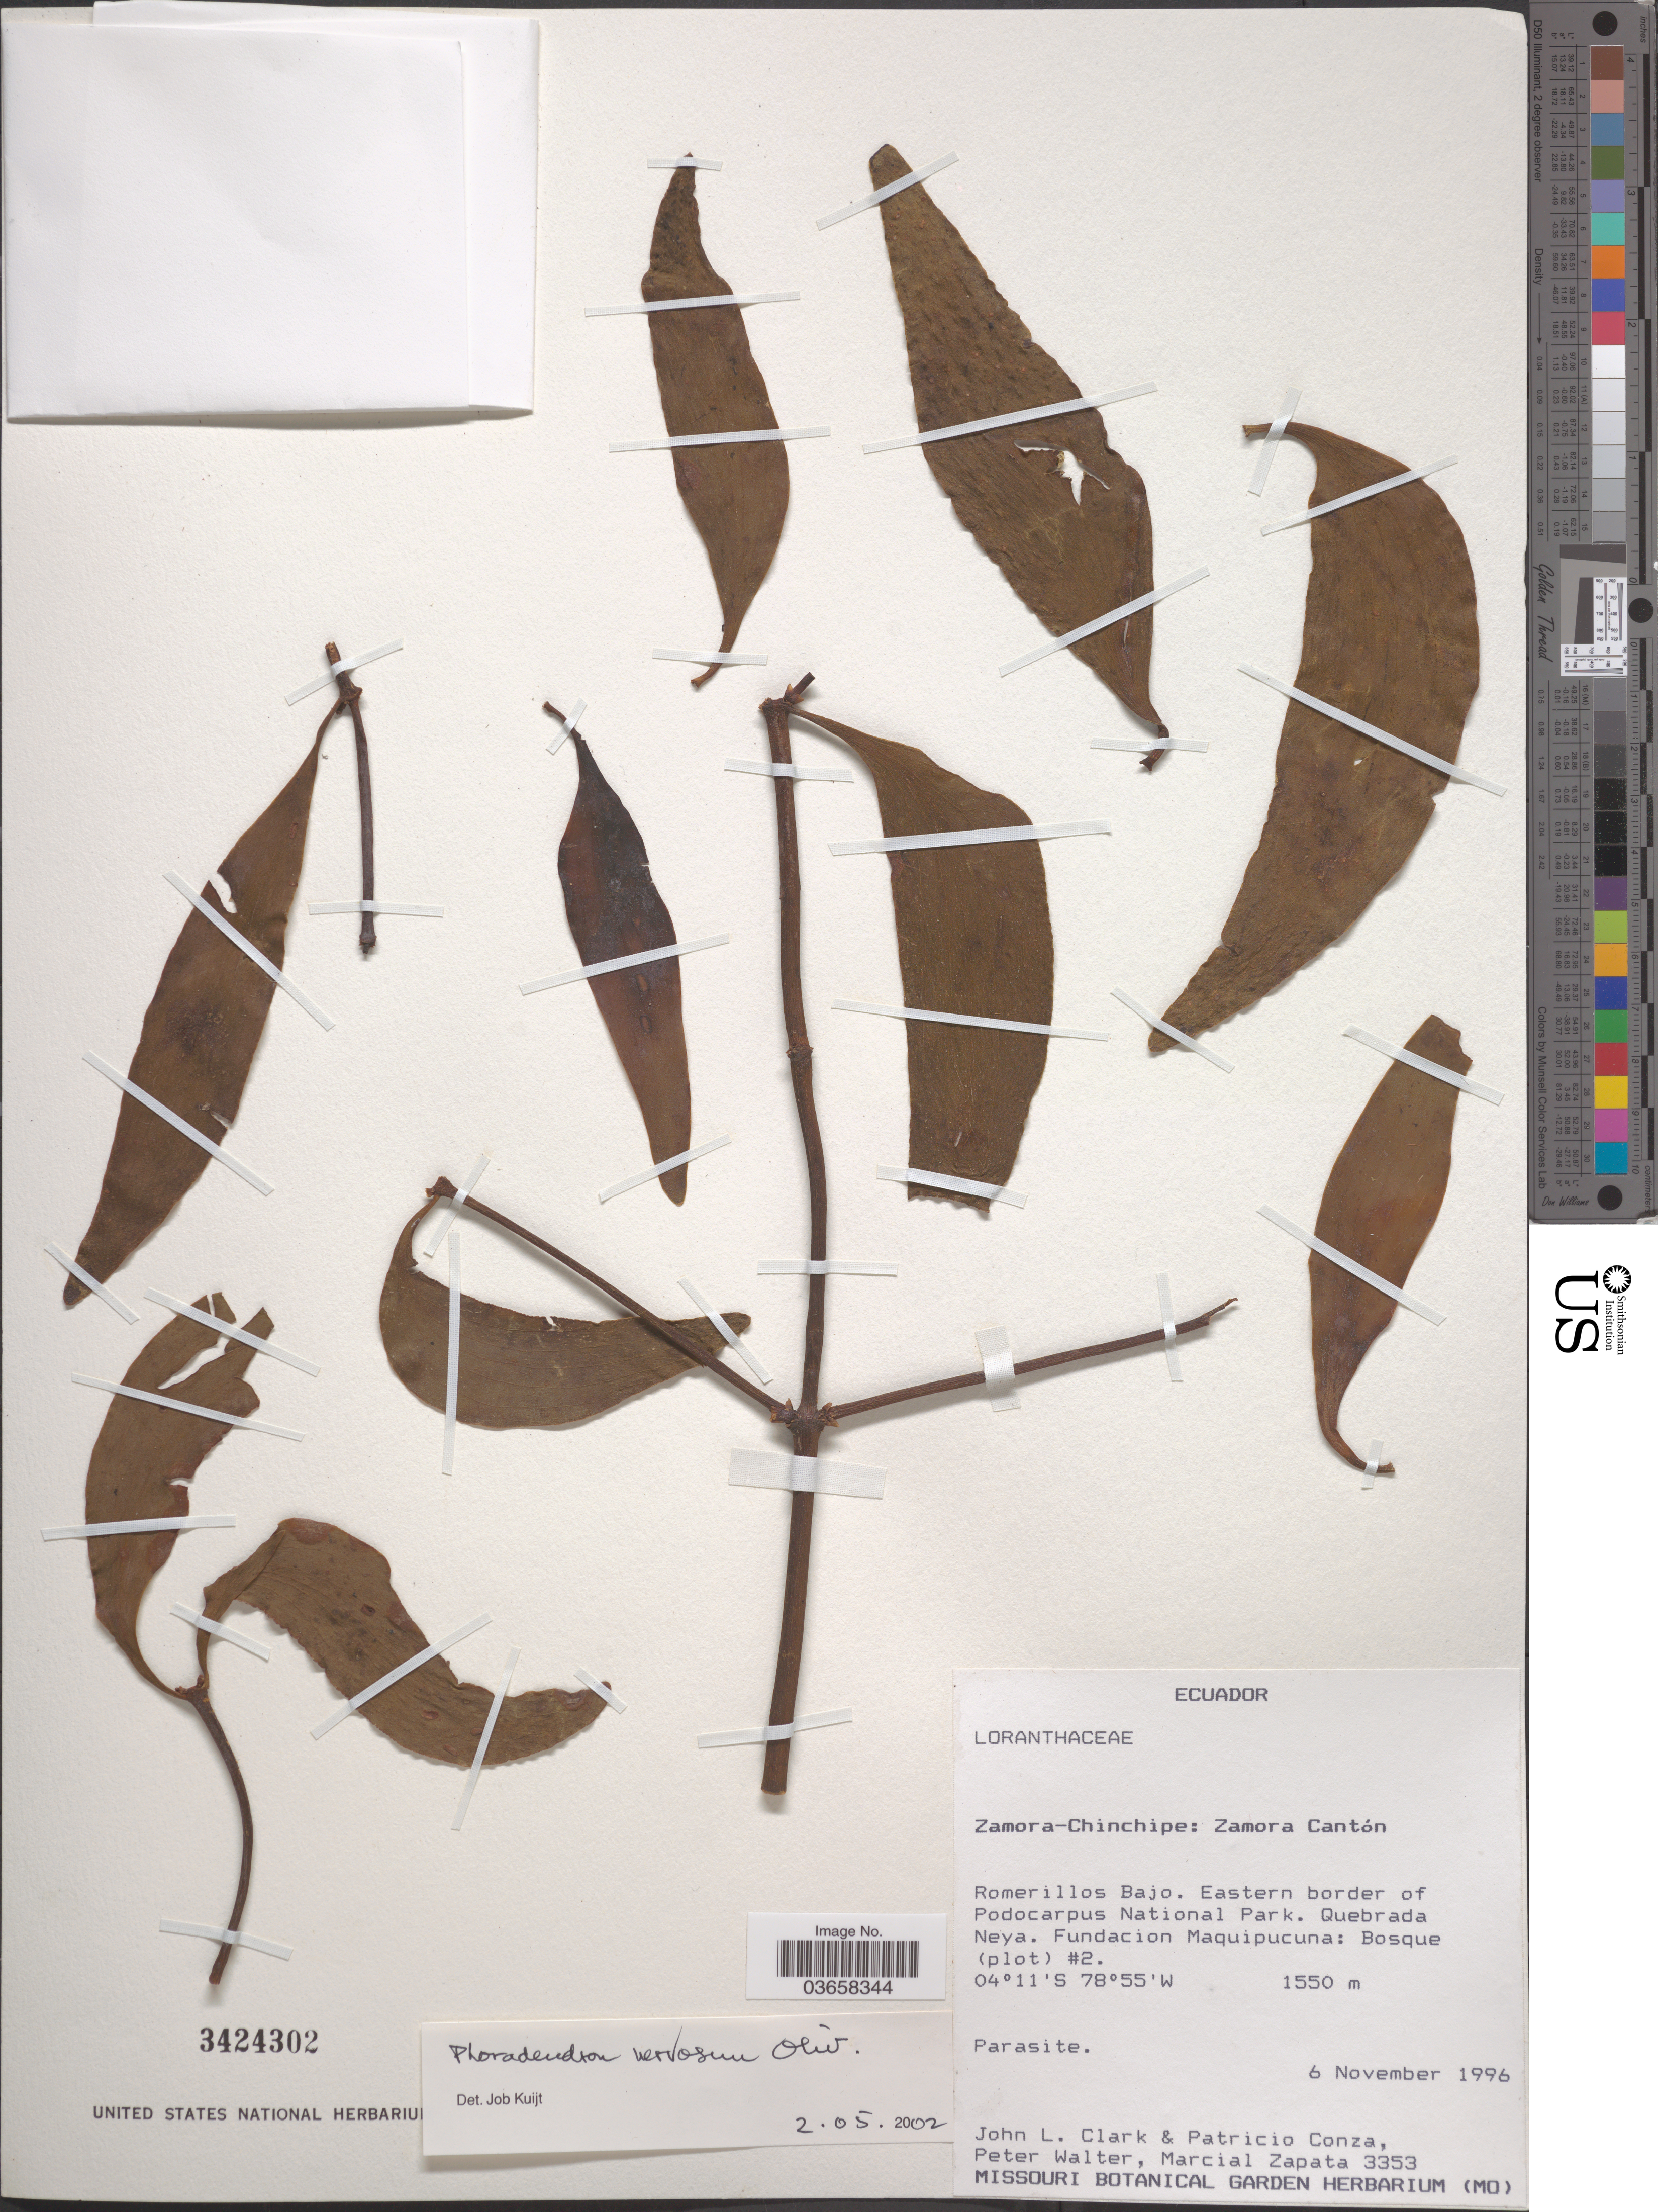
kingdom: Plantae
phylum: Tracheophyta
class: Magnoliopsida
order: Santalales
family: Viscaceae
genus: Phoradendron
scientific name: Phoradendron nervosum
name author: Oliv.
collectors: J. L. Clark, P. Conza, P. Walter & M. Zapata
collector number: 3353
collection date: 1996-11-06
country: Ecuador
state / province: Zamora-Chinchipe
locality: Zamora Cantón. Romerillos Bajo. Eastern border of Podocarpus National Park. Quebrada Neya. Fundacion Maquipucuna: Bosque (plot) #2.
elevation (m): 1550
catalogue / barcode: US 3424302